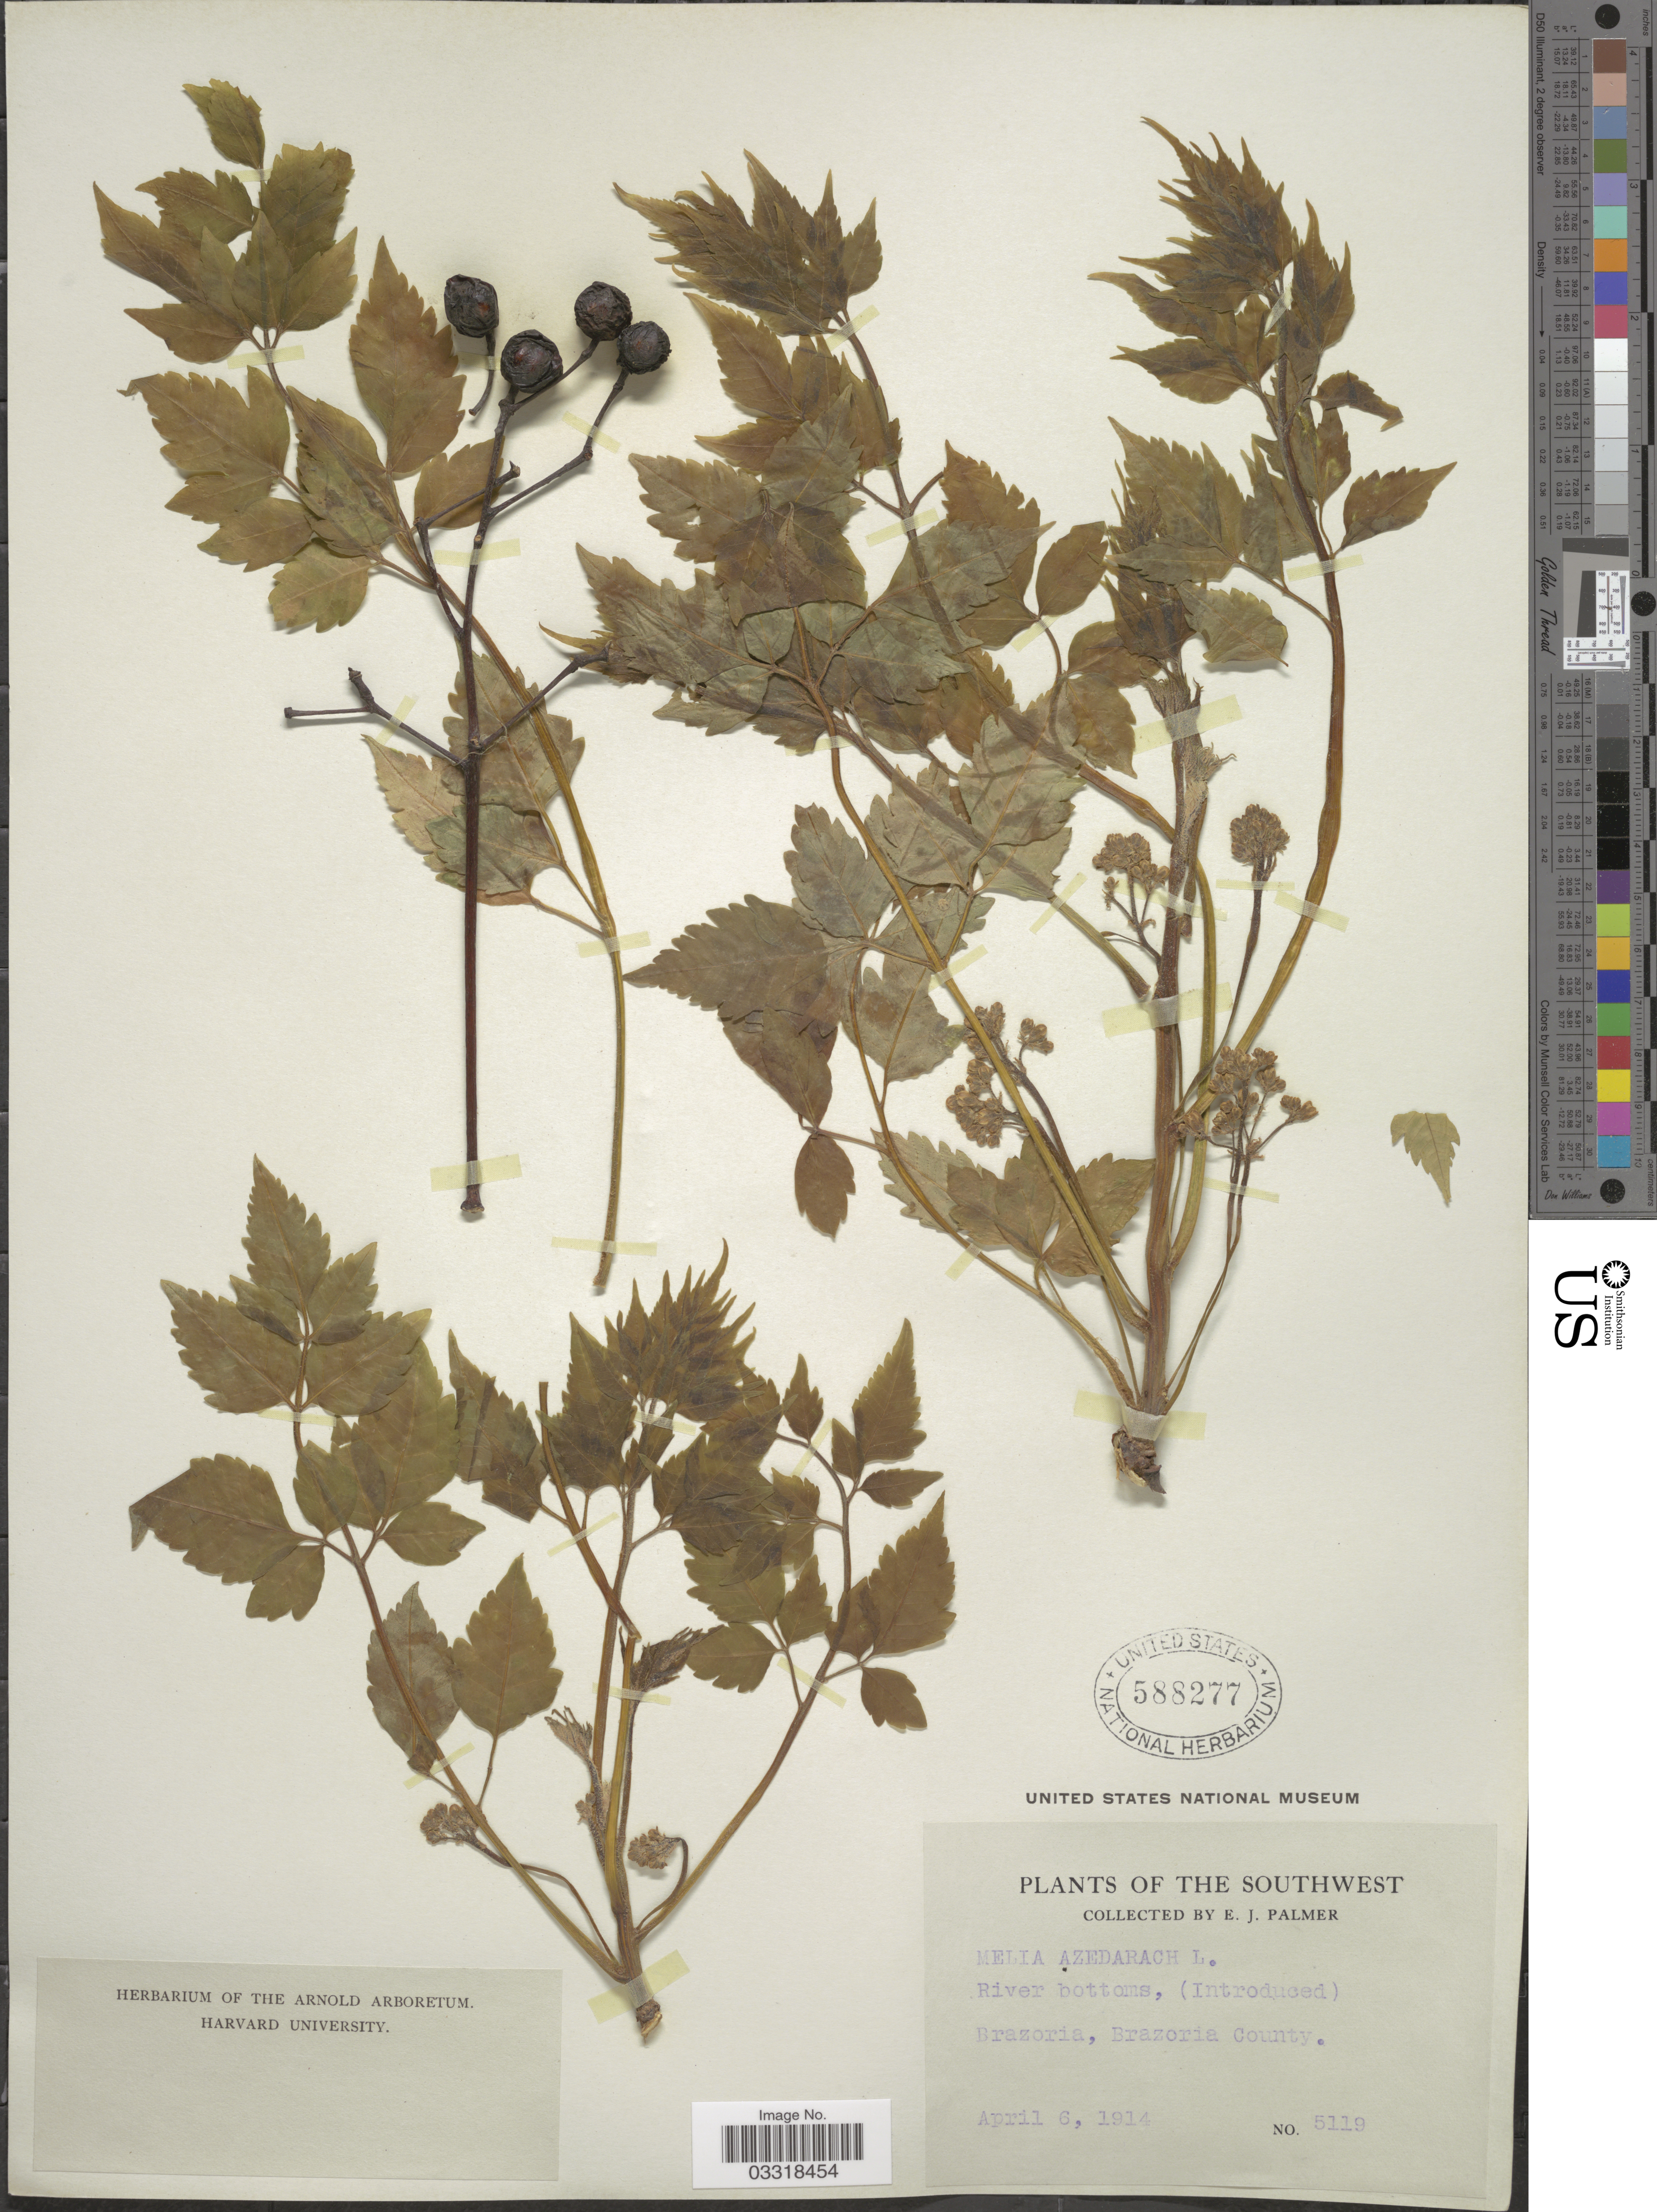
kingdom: Plantae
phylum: Tracheophyta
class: Magnoliopsida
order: Sapindales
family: Meliaceae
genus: Melia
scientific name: Melia azedarach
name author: L.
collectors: E. J. Palmer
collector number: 5119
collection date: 1914-04-06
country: United States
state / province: Texas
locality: The Southwest. Brazoria, Brazoria County.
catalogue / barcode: US 588277